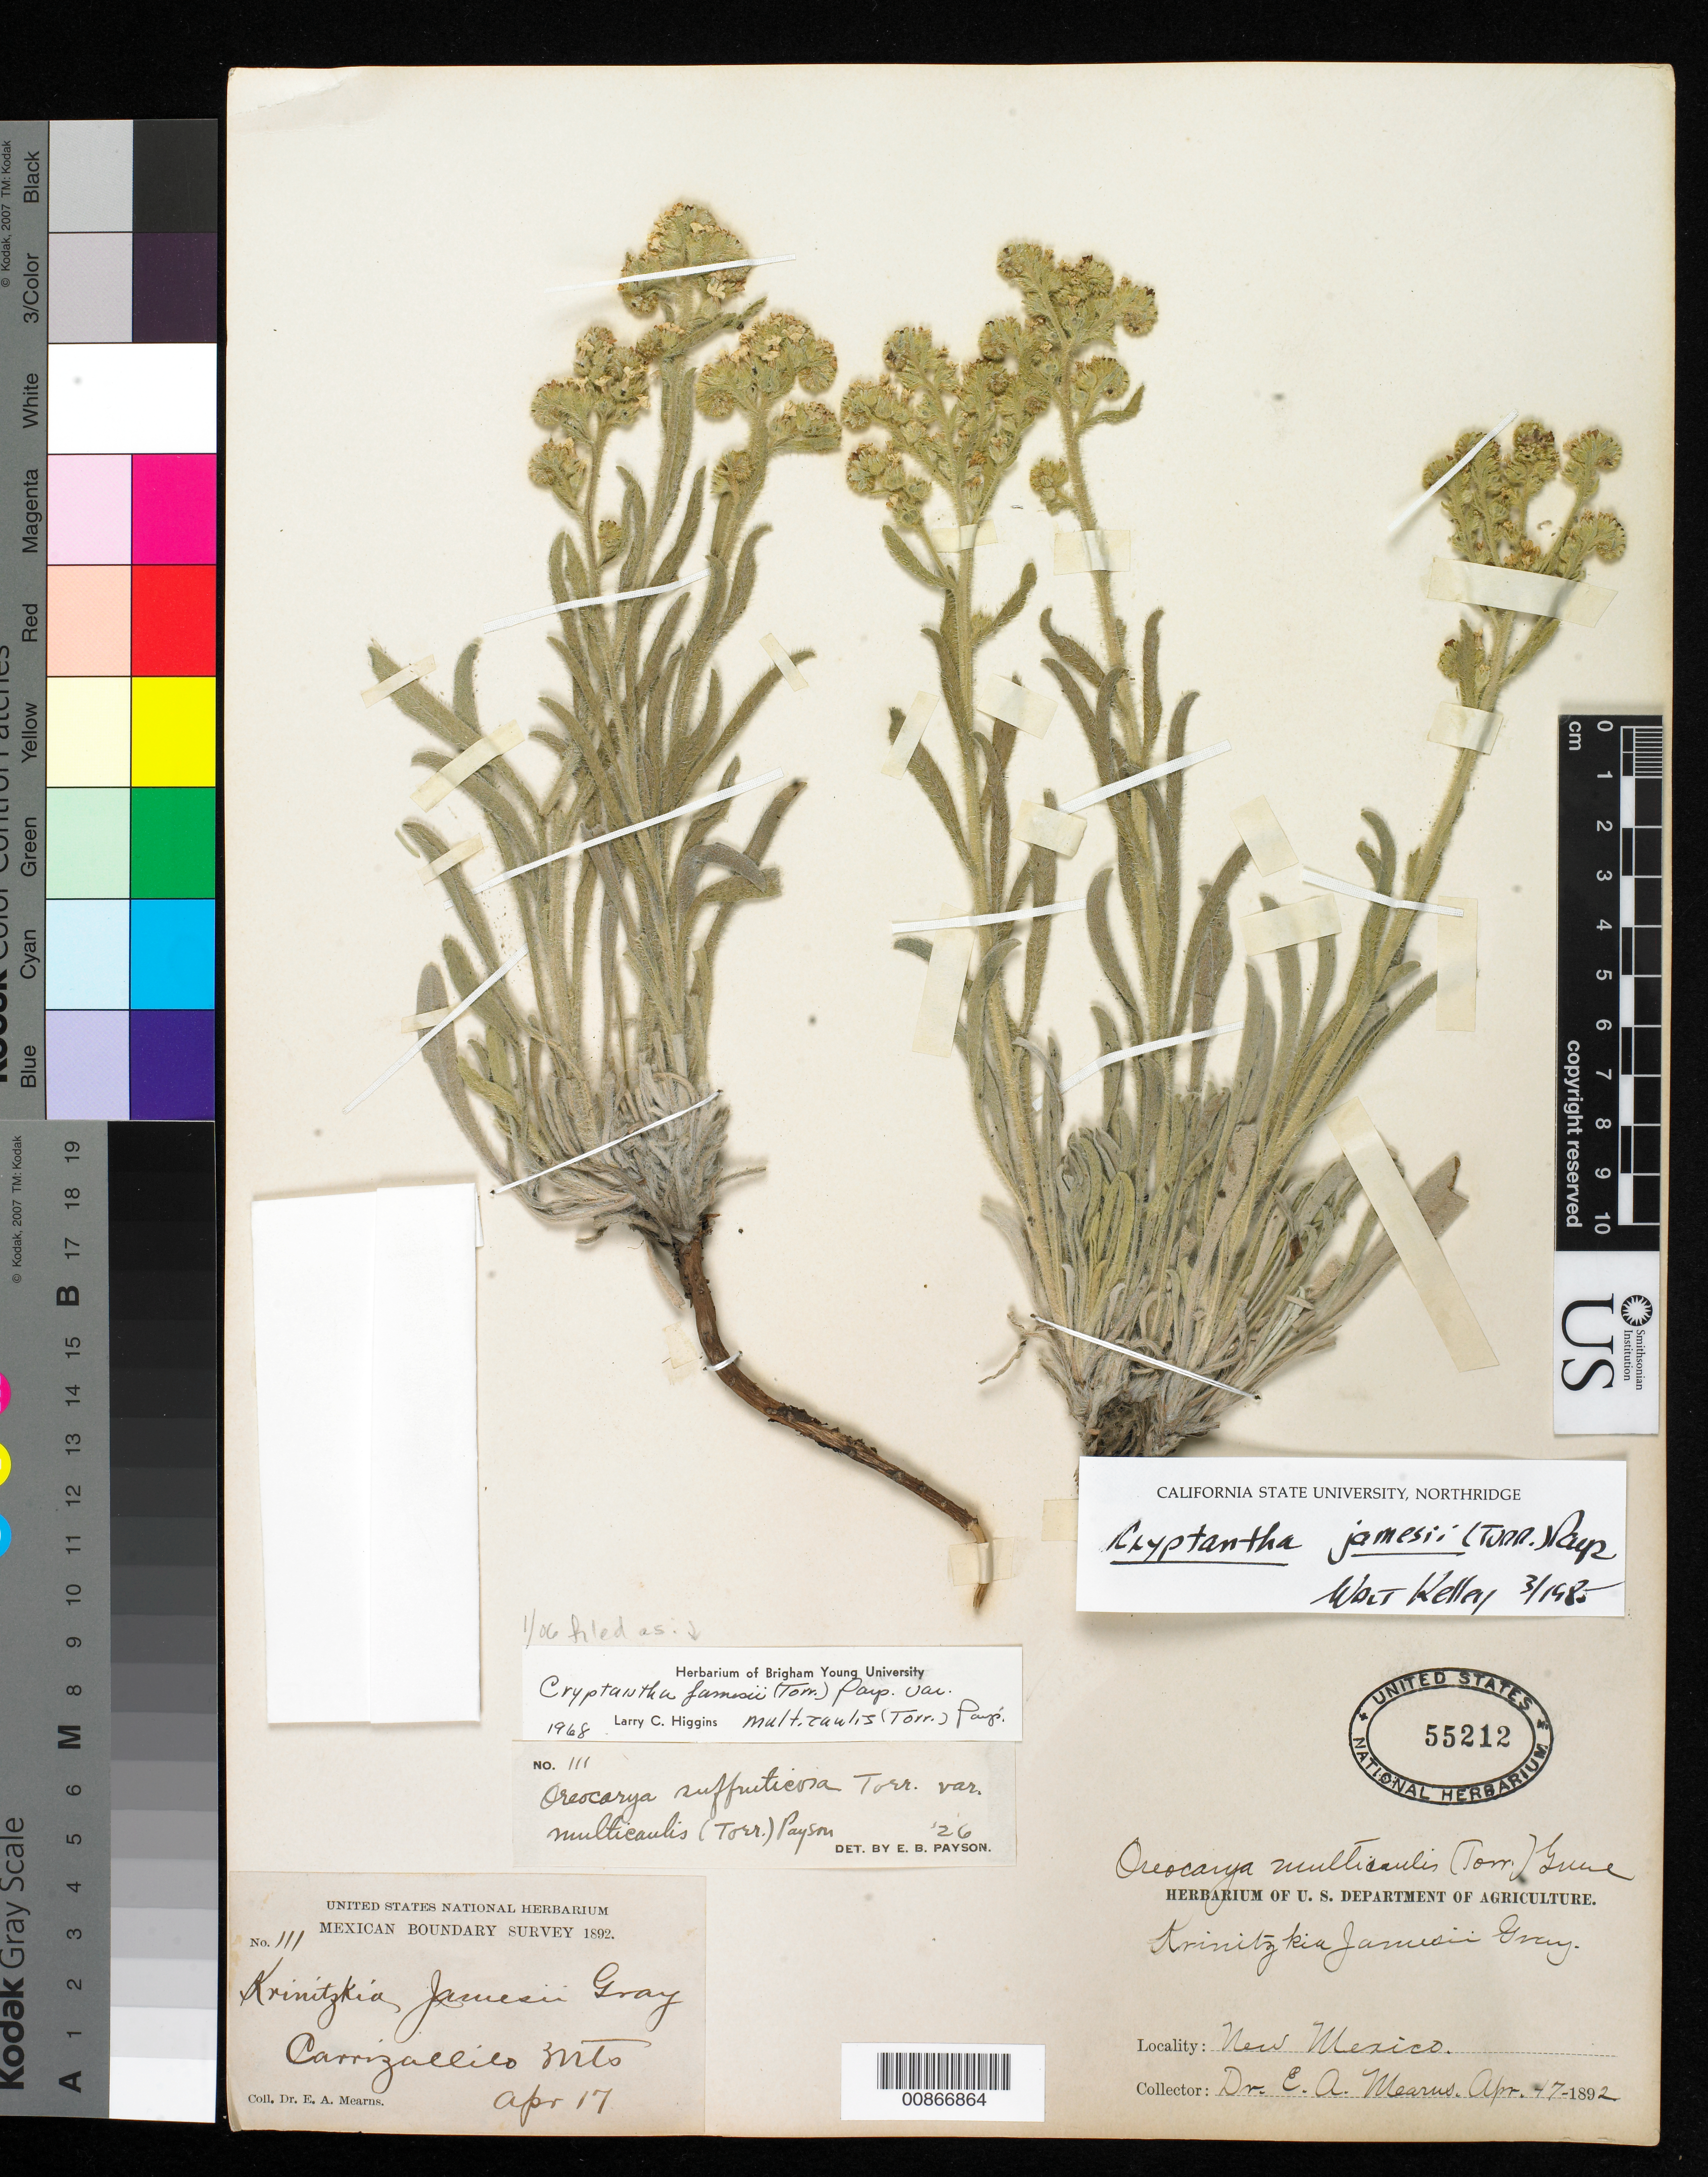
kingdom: Plantae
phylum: Tracheophyta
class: Magnoliopsida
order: Boraginales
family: Boraginaceae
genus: Cryptantha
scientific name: Cryptantha jamesii var. multicaulis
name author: (Torr.) Payson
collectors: E. A. Mearns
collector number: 111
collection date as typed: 17 Apr 1892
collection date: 1892-04-17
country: United States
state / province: New Mexico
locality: Carrizalillo Mts., New Mexico.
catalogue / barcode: US 55212